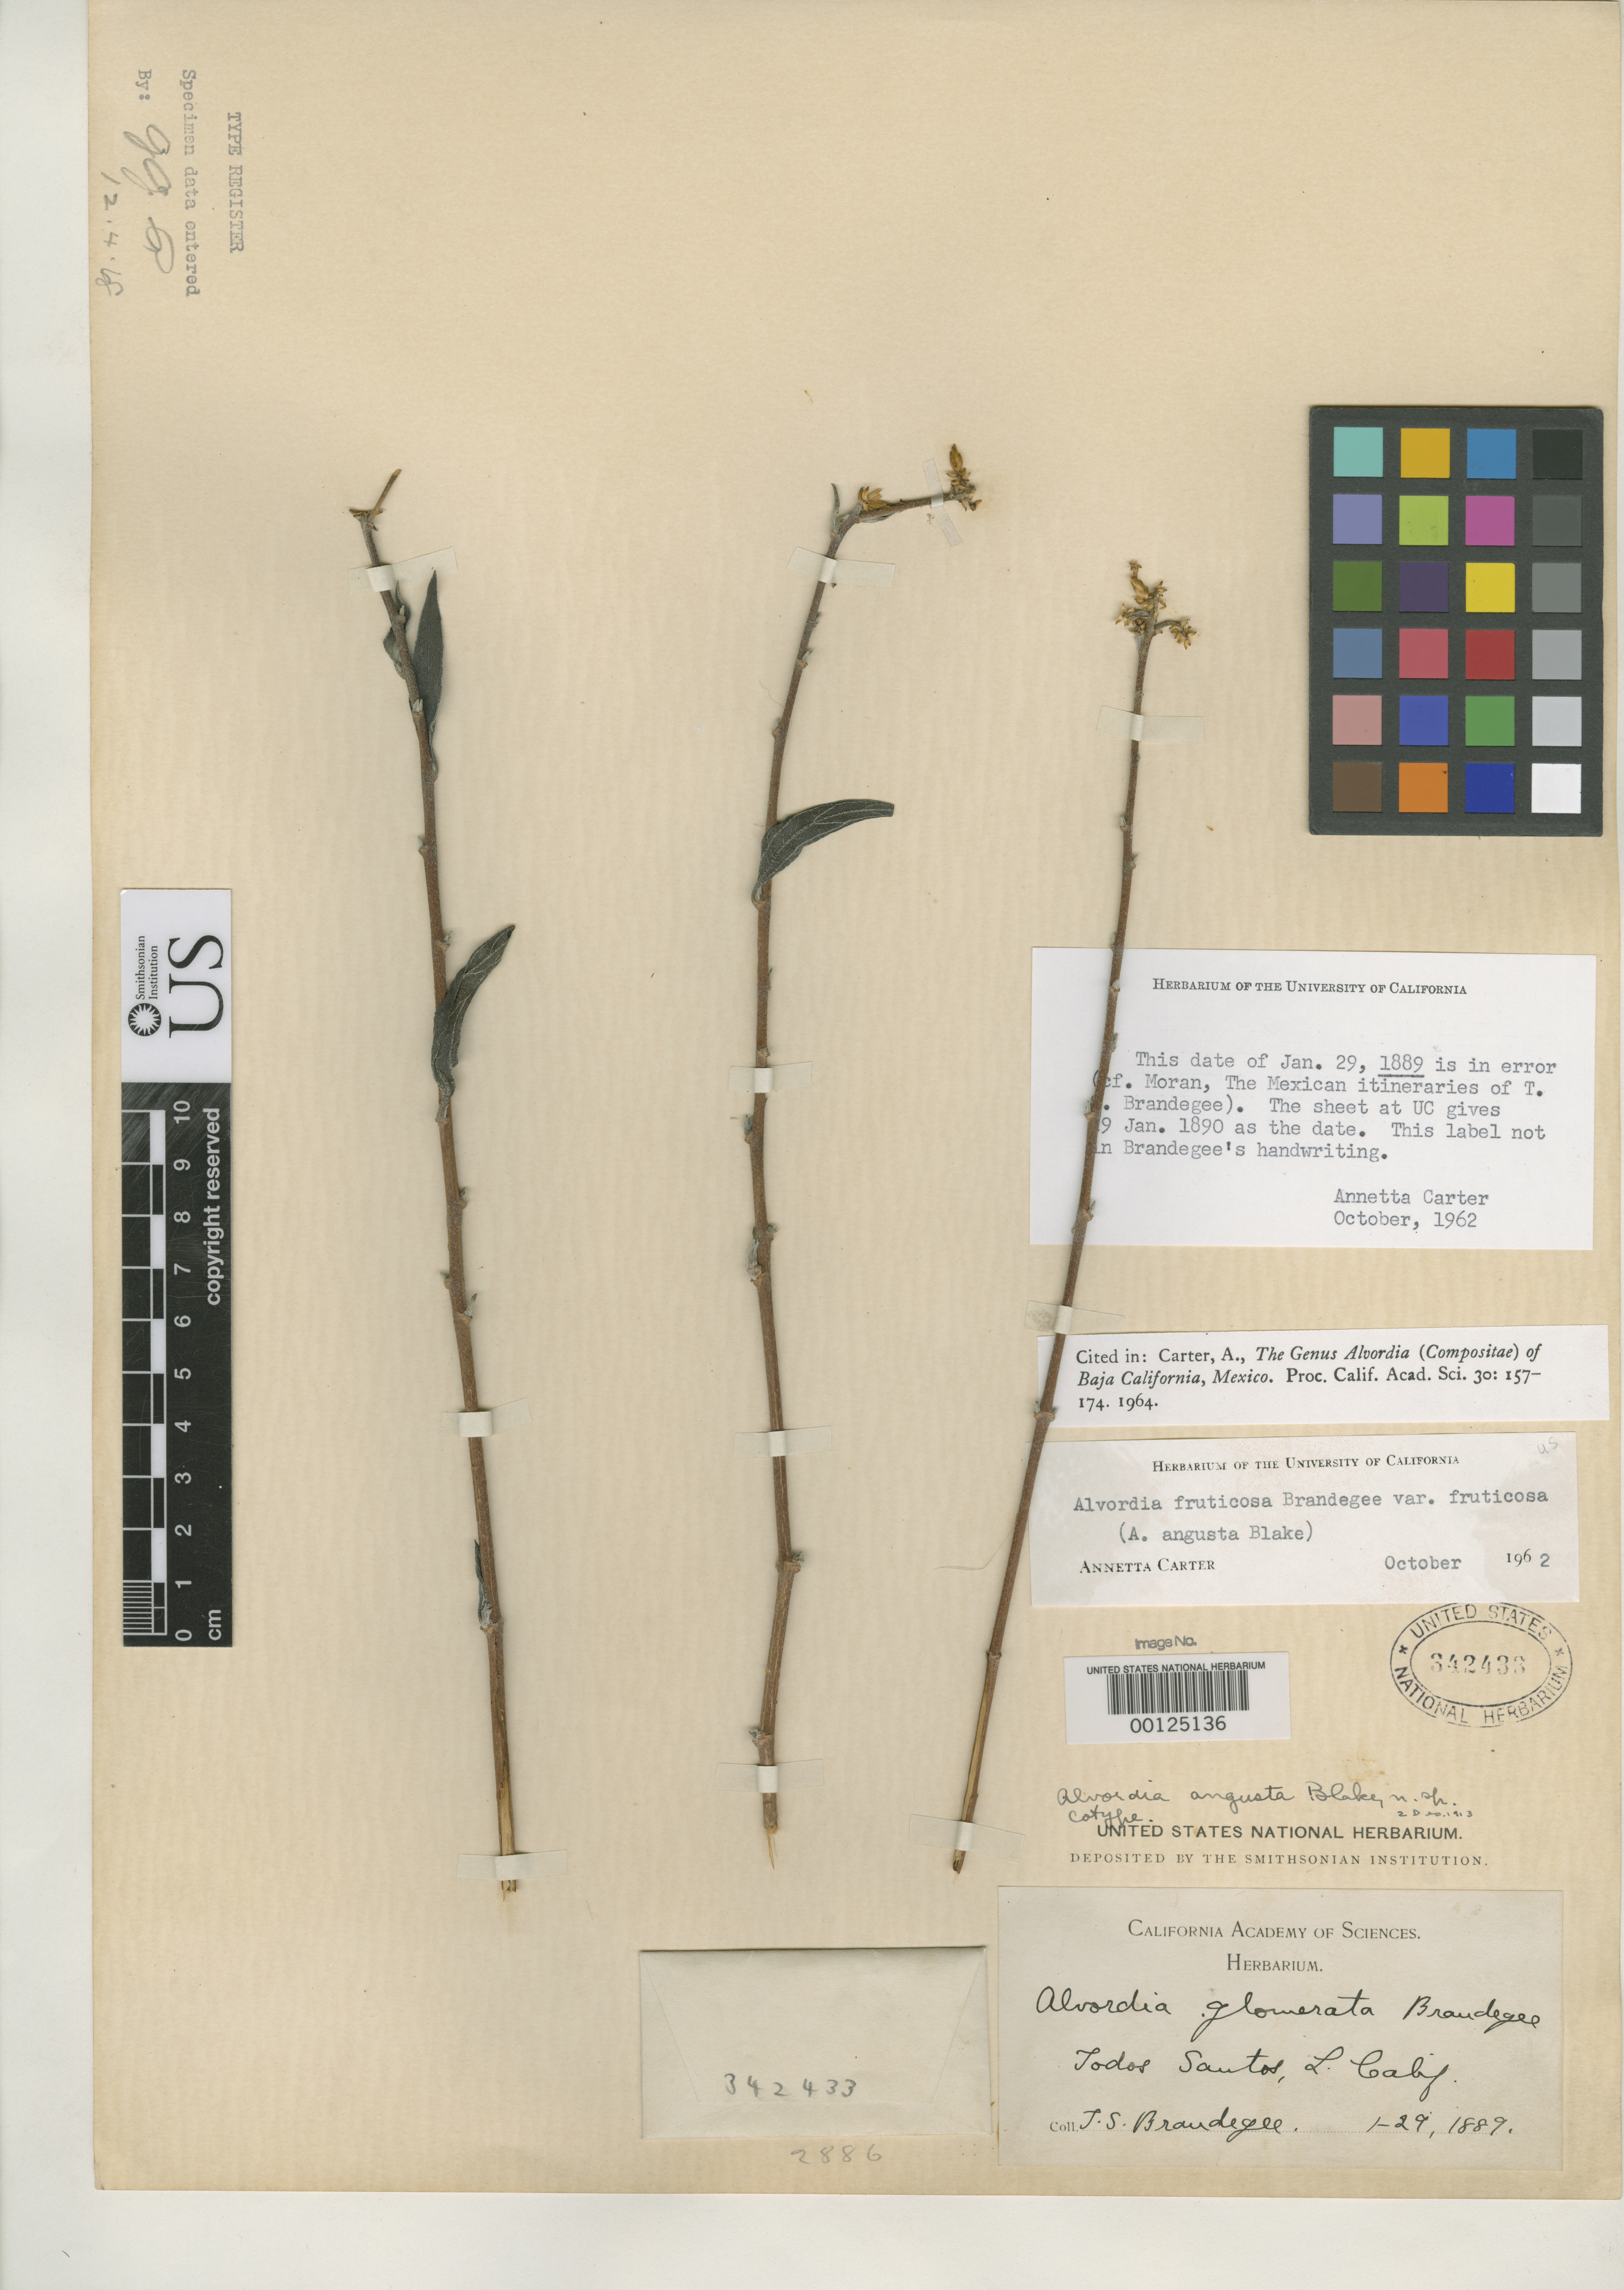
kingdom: Plantae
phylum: Tracheophyta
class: Magnoliopsida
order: Asterales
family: Asteraceae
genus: Alvordia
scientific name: Alvordia angusta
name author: S.F. Blake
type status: Type Collection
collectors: T. S. Brandegee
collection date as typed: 29 Jan 1889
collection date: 1889-01-29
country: Mexico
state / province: Baja California Sur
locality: Todos Santos.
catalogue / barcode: US 342433